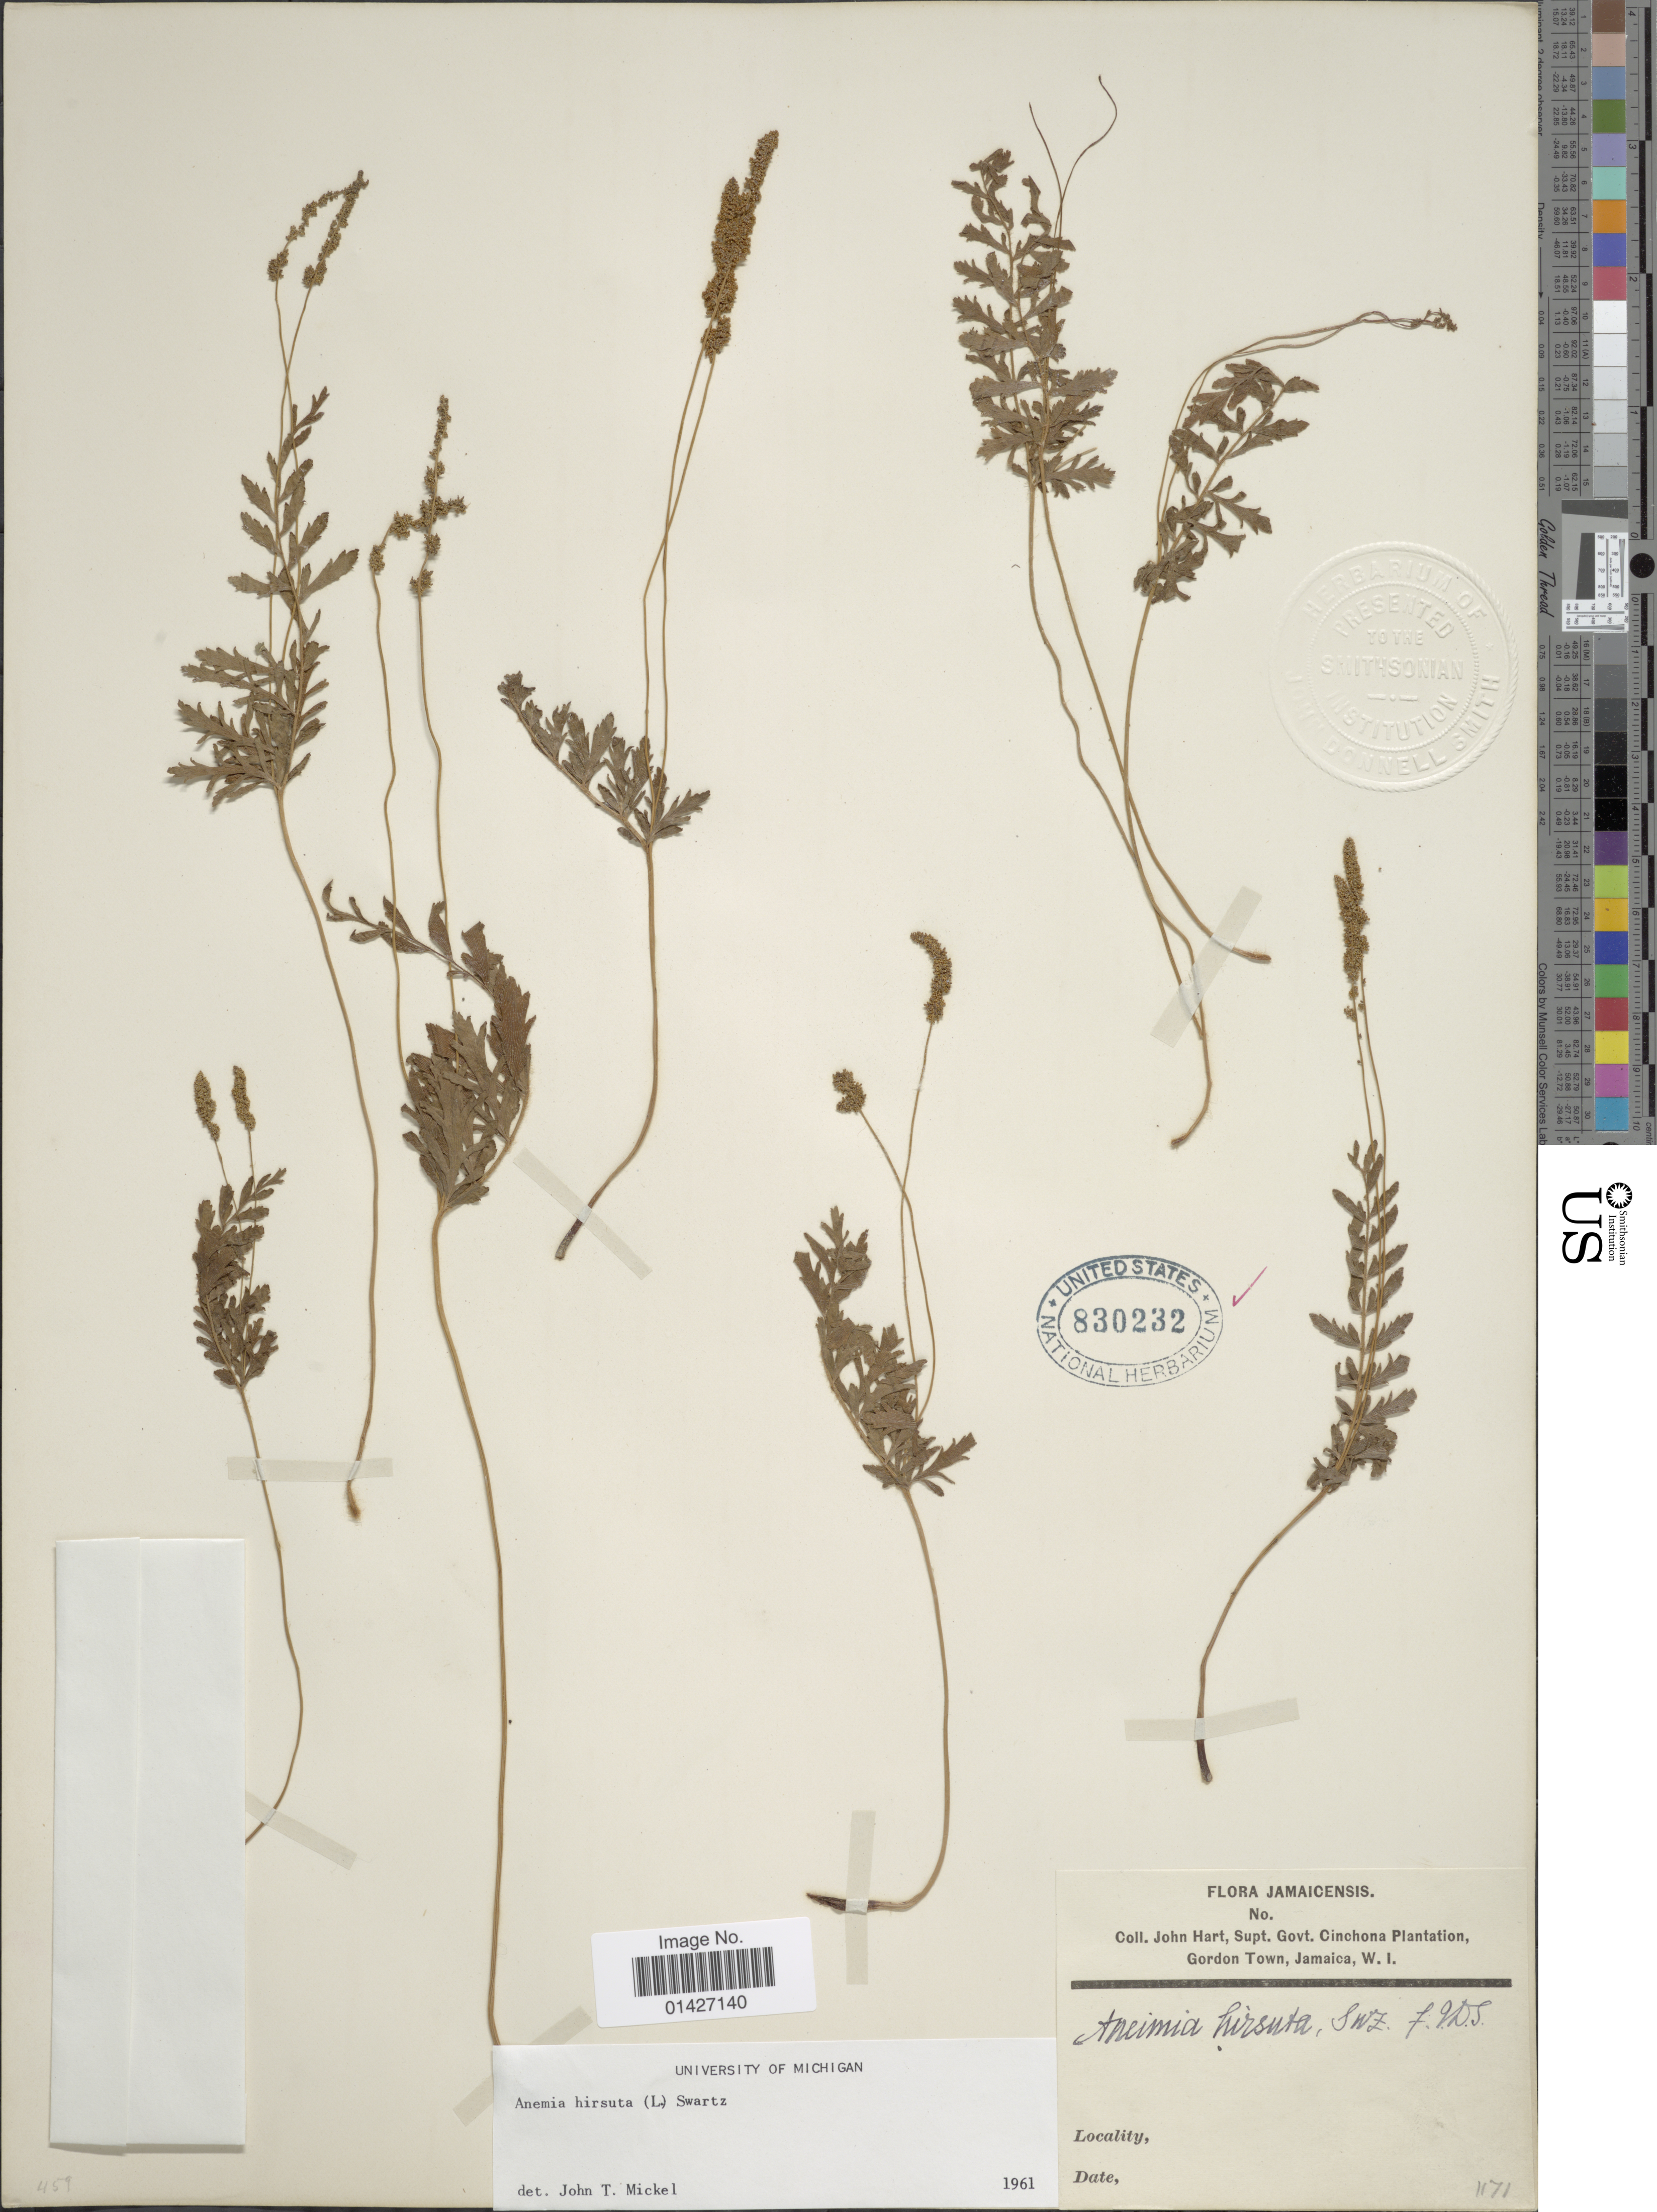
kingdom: Plantae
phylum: Tracheophyta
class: Polypodiopsida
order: Schizaeales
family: Anemiaceae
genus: Anemia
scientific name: Anemia hirsuta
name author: (L.) Sw.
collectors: J. H. Hart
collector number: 1171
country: Jamaica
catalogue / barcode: US 830232